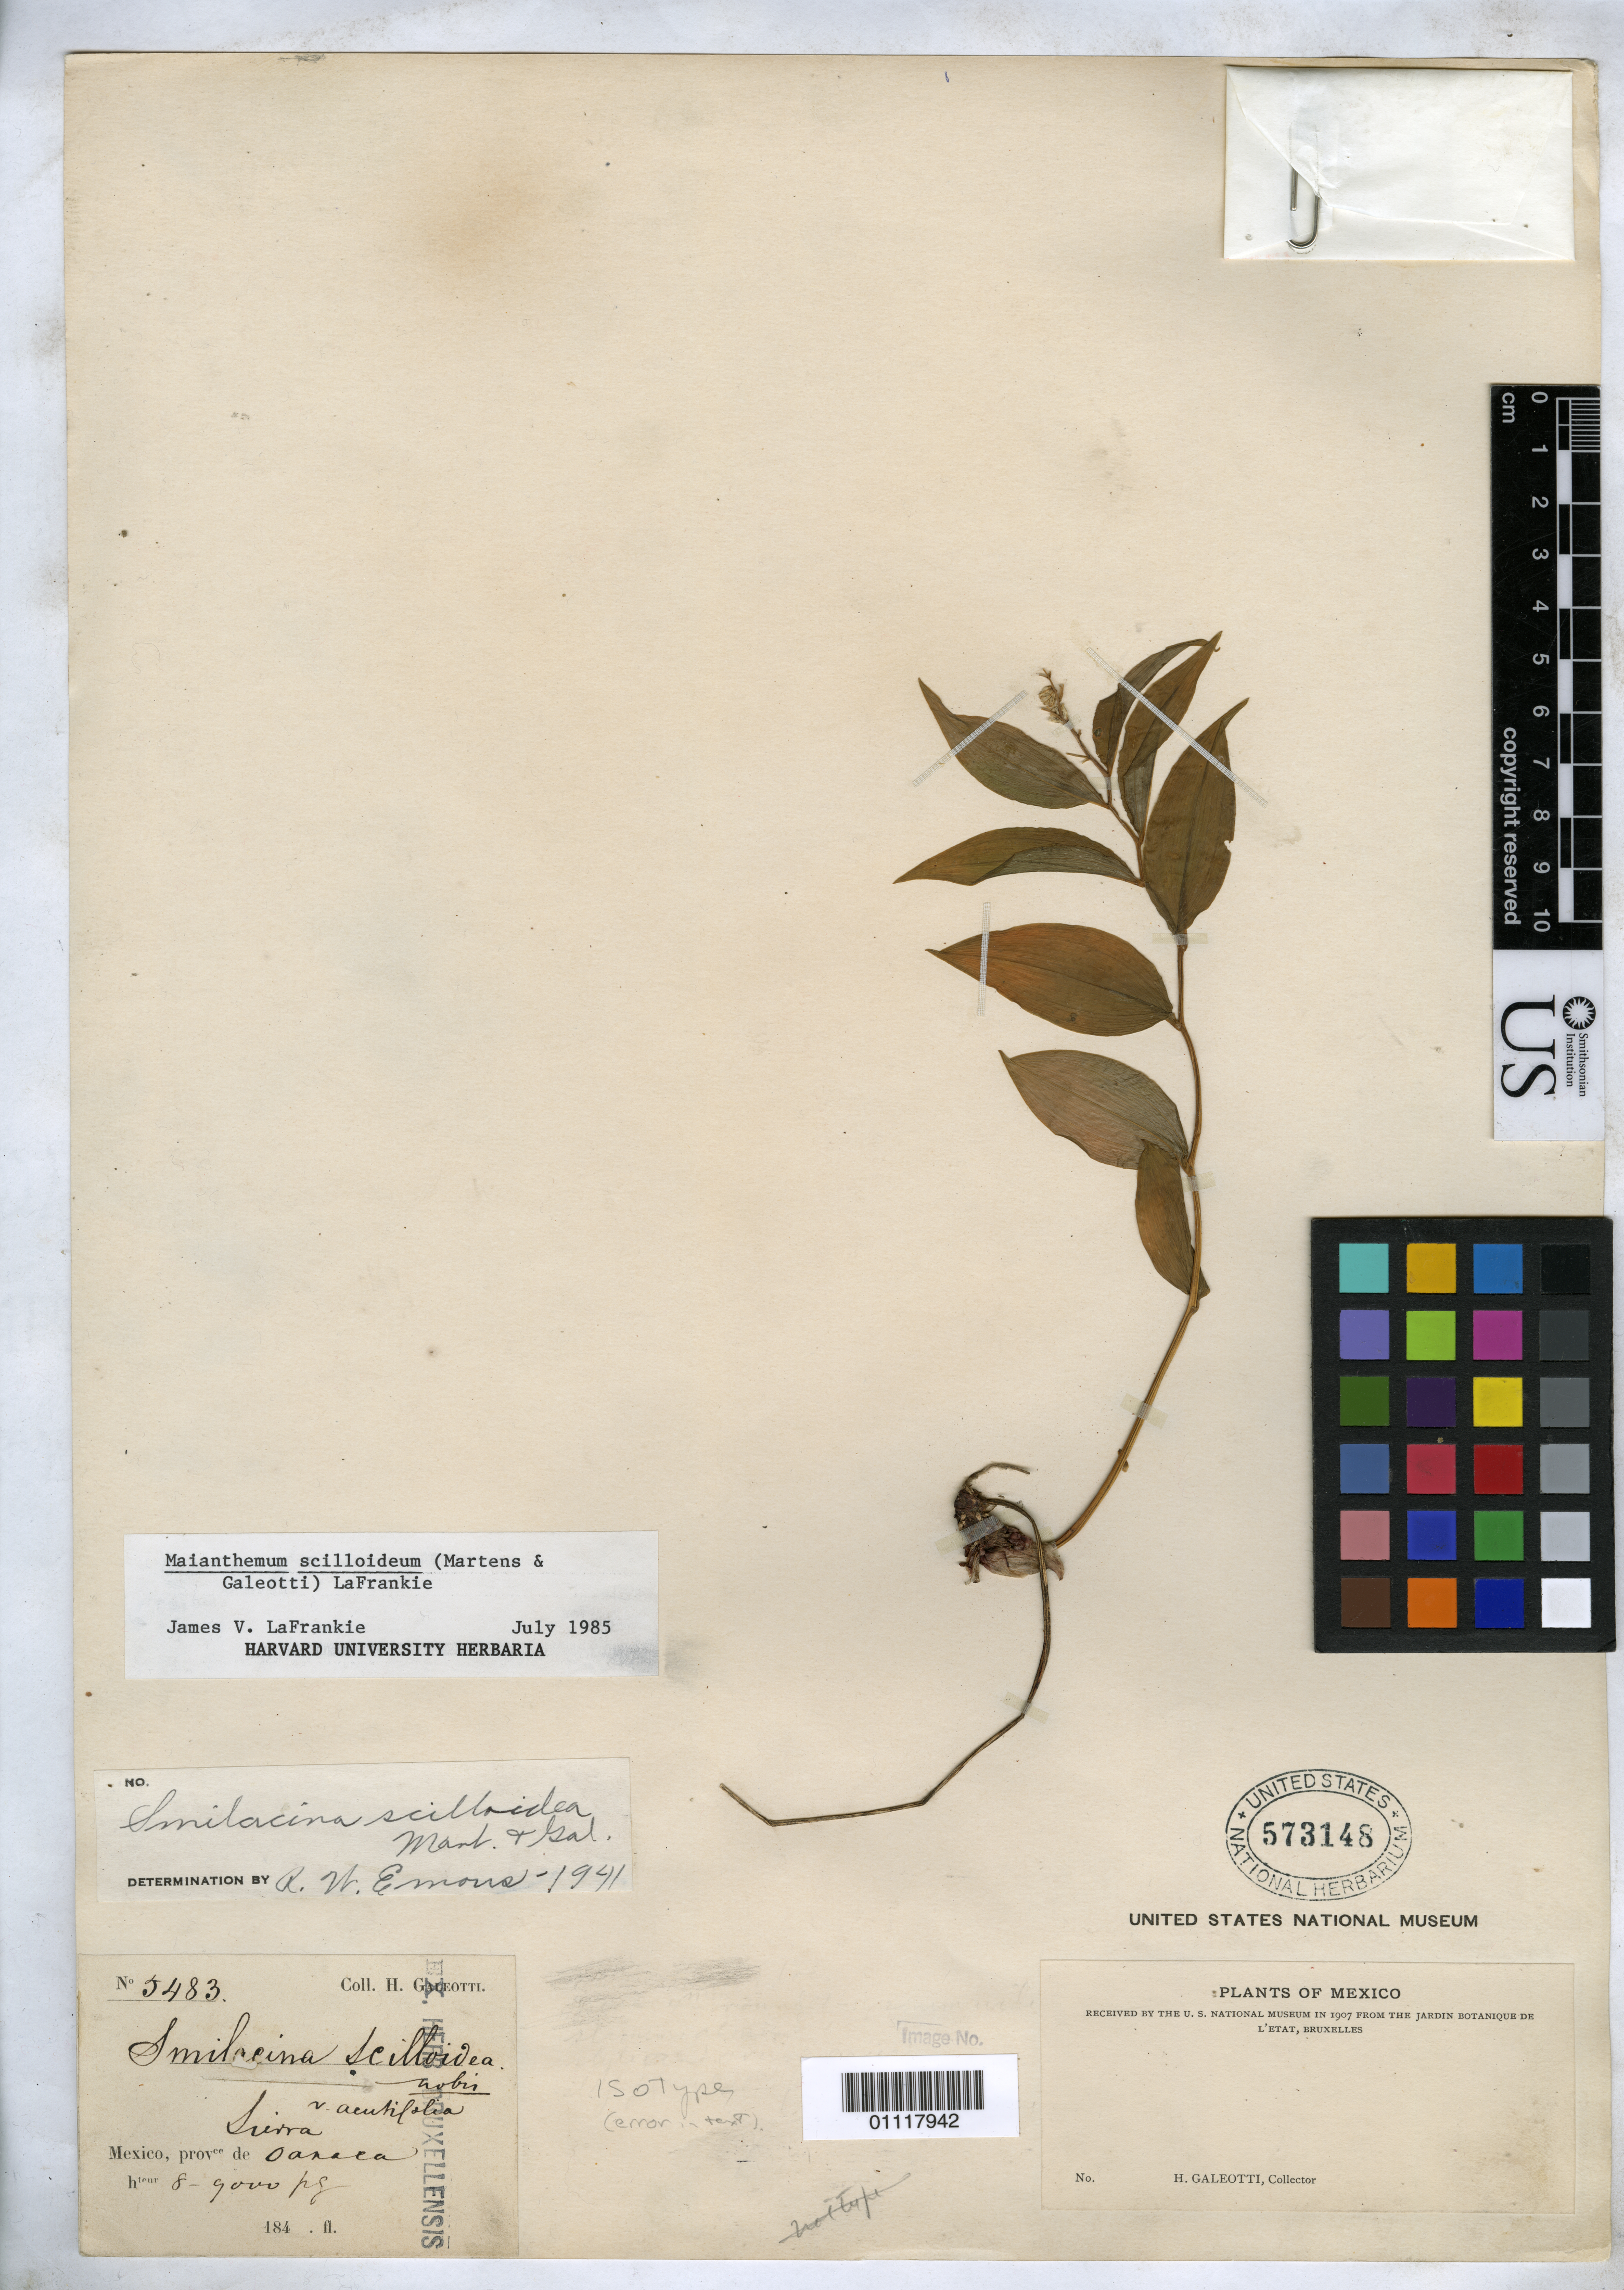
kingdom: Plantae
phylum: Tracheophyta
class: Liliopsida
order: Asparagales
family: Asparagaceae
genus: Smilacina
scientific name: Smilacina scilloidea var. acutifolia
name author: M. Martens & Galeotti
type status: Isolectotype; Type Collection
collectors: H. G. Galeotti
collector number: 5483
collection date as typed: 184-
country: Mexico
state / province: Oaxaca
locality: Sierra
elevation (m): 2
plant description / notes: Protologue cites Galeotti 5471 under both Smilacina scilloidea & S. scilloidea var. acutifolia, apparently in error.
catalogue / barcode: US 573148